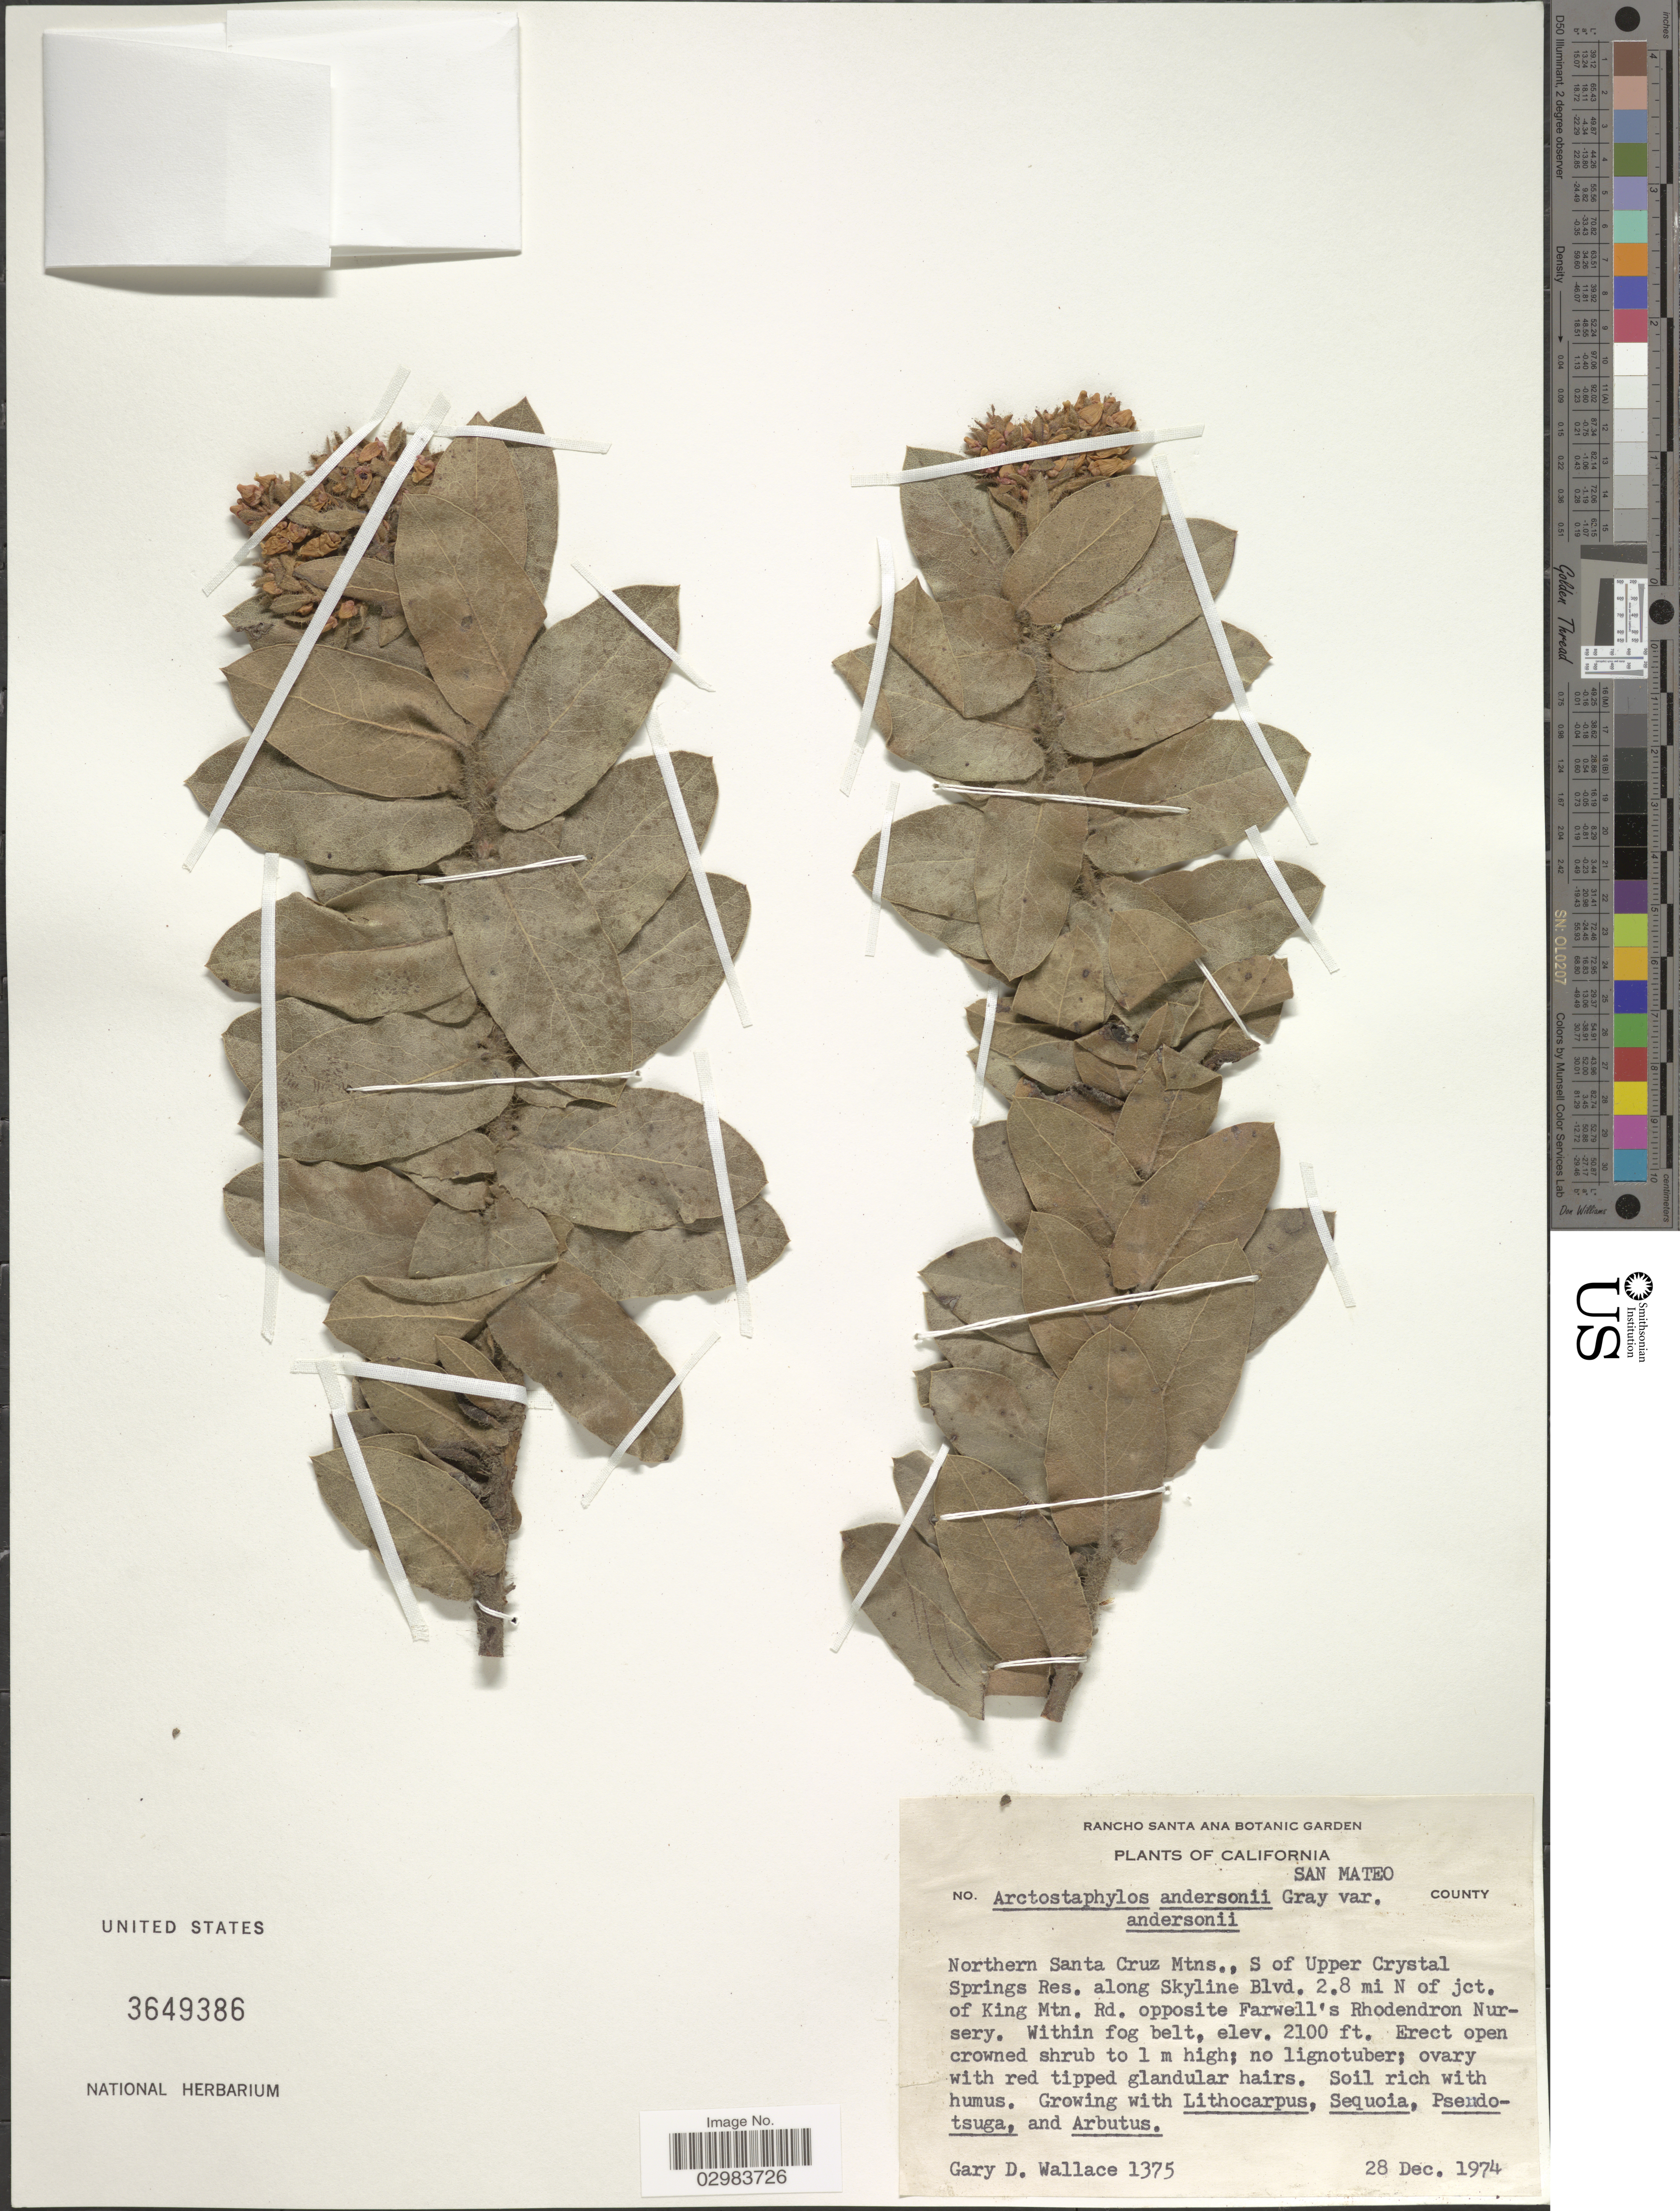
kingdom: Plantae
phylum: Tracheophyta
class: Magnoliopsida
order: Ericales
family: Ericaceae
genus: Arctostaphylos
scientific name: Arctostaphylos andersonii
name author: A. Gray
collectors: G. D. Wallace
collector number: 1375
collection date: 1974-12-28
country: United States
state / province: California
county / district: San Mateo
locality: San Mateo County. Northern Santa Cruz Mtns., S of Upper Crystal Springs Res. along Skyline Blvd. 2.8 mi N of jct. of King Mtn. Rd. opposite Farwell's Rhodendron Nursery.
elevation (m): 640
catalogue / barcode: US 3649386